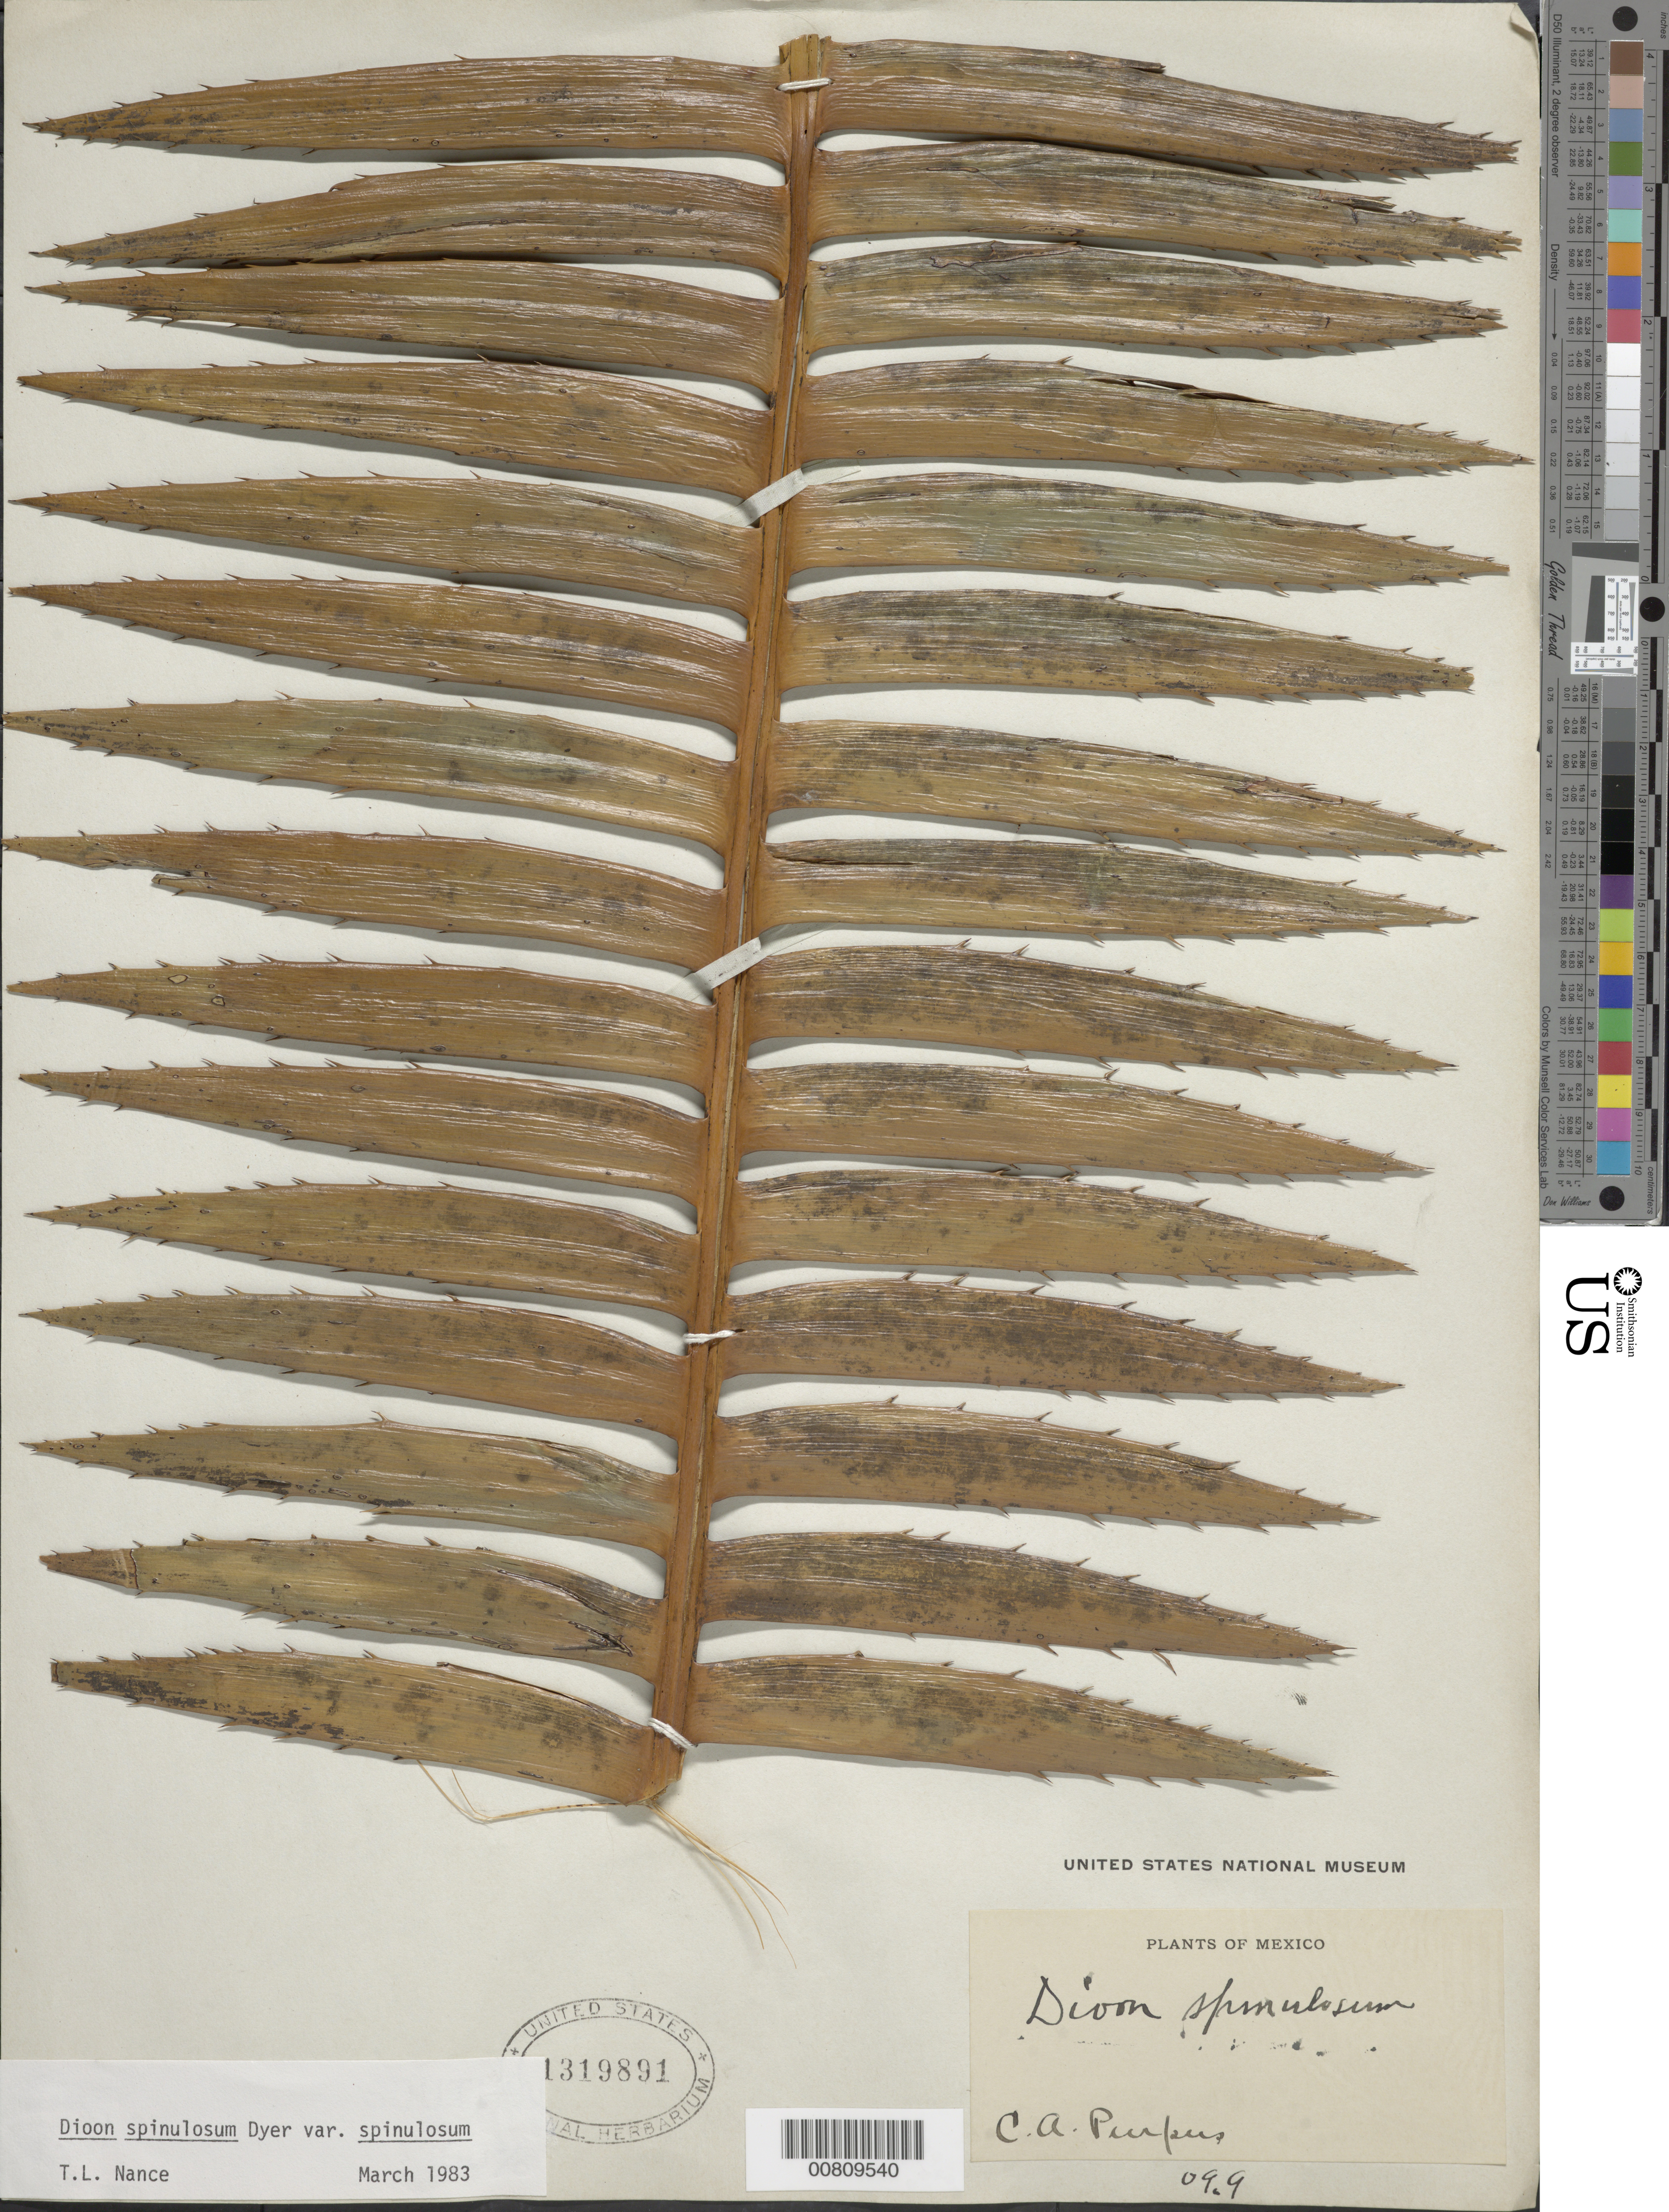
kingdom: Plantae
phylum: Tracheophyta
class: Cycadopsida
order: Cycadales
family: Zamiaceae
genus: Dioon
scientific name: Dioon spinulosum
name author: Dyer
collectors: C. A. Purpus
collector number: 09 9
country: Mexico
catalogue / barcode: US 1319891